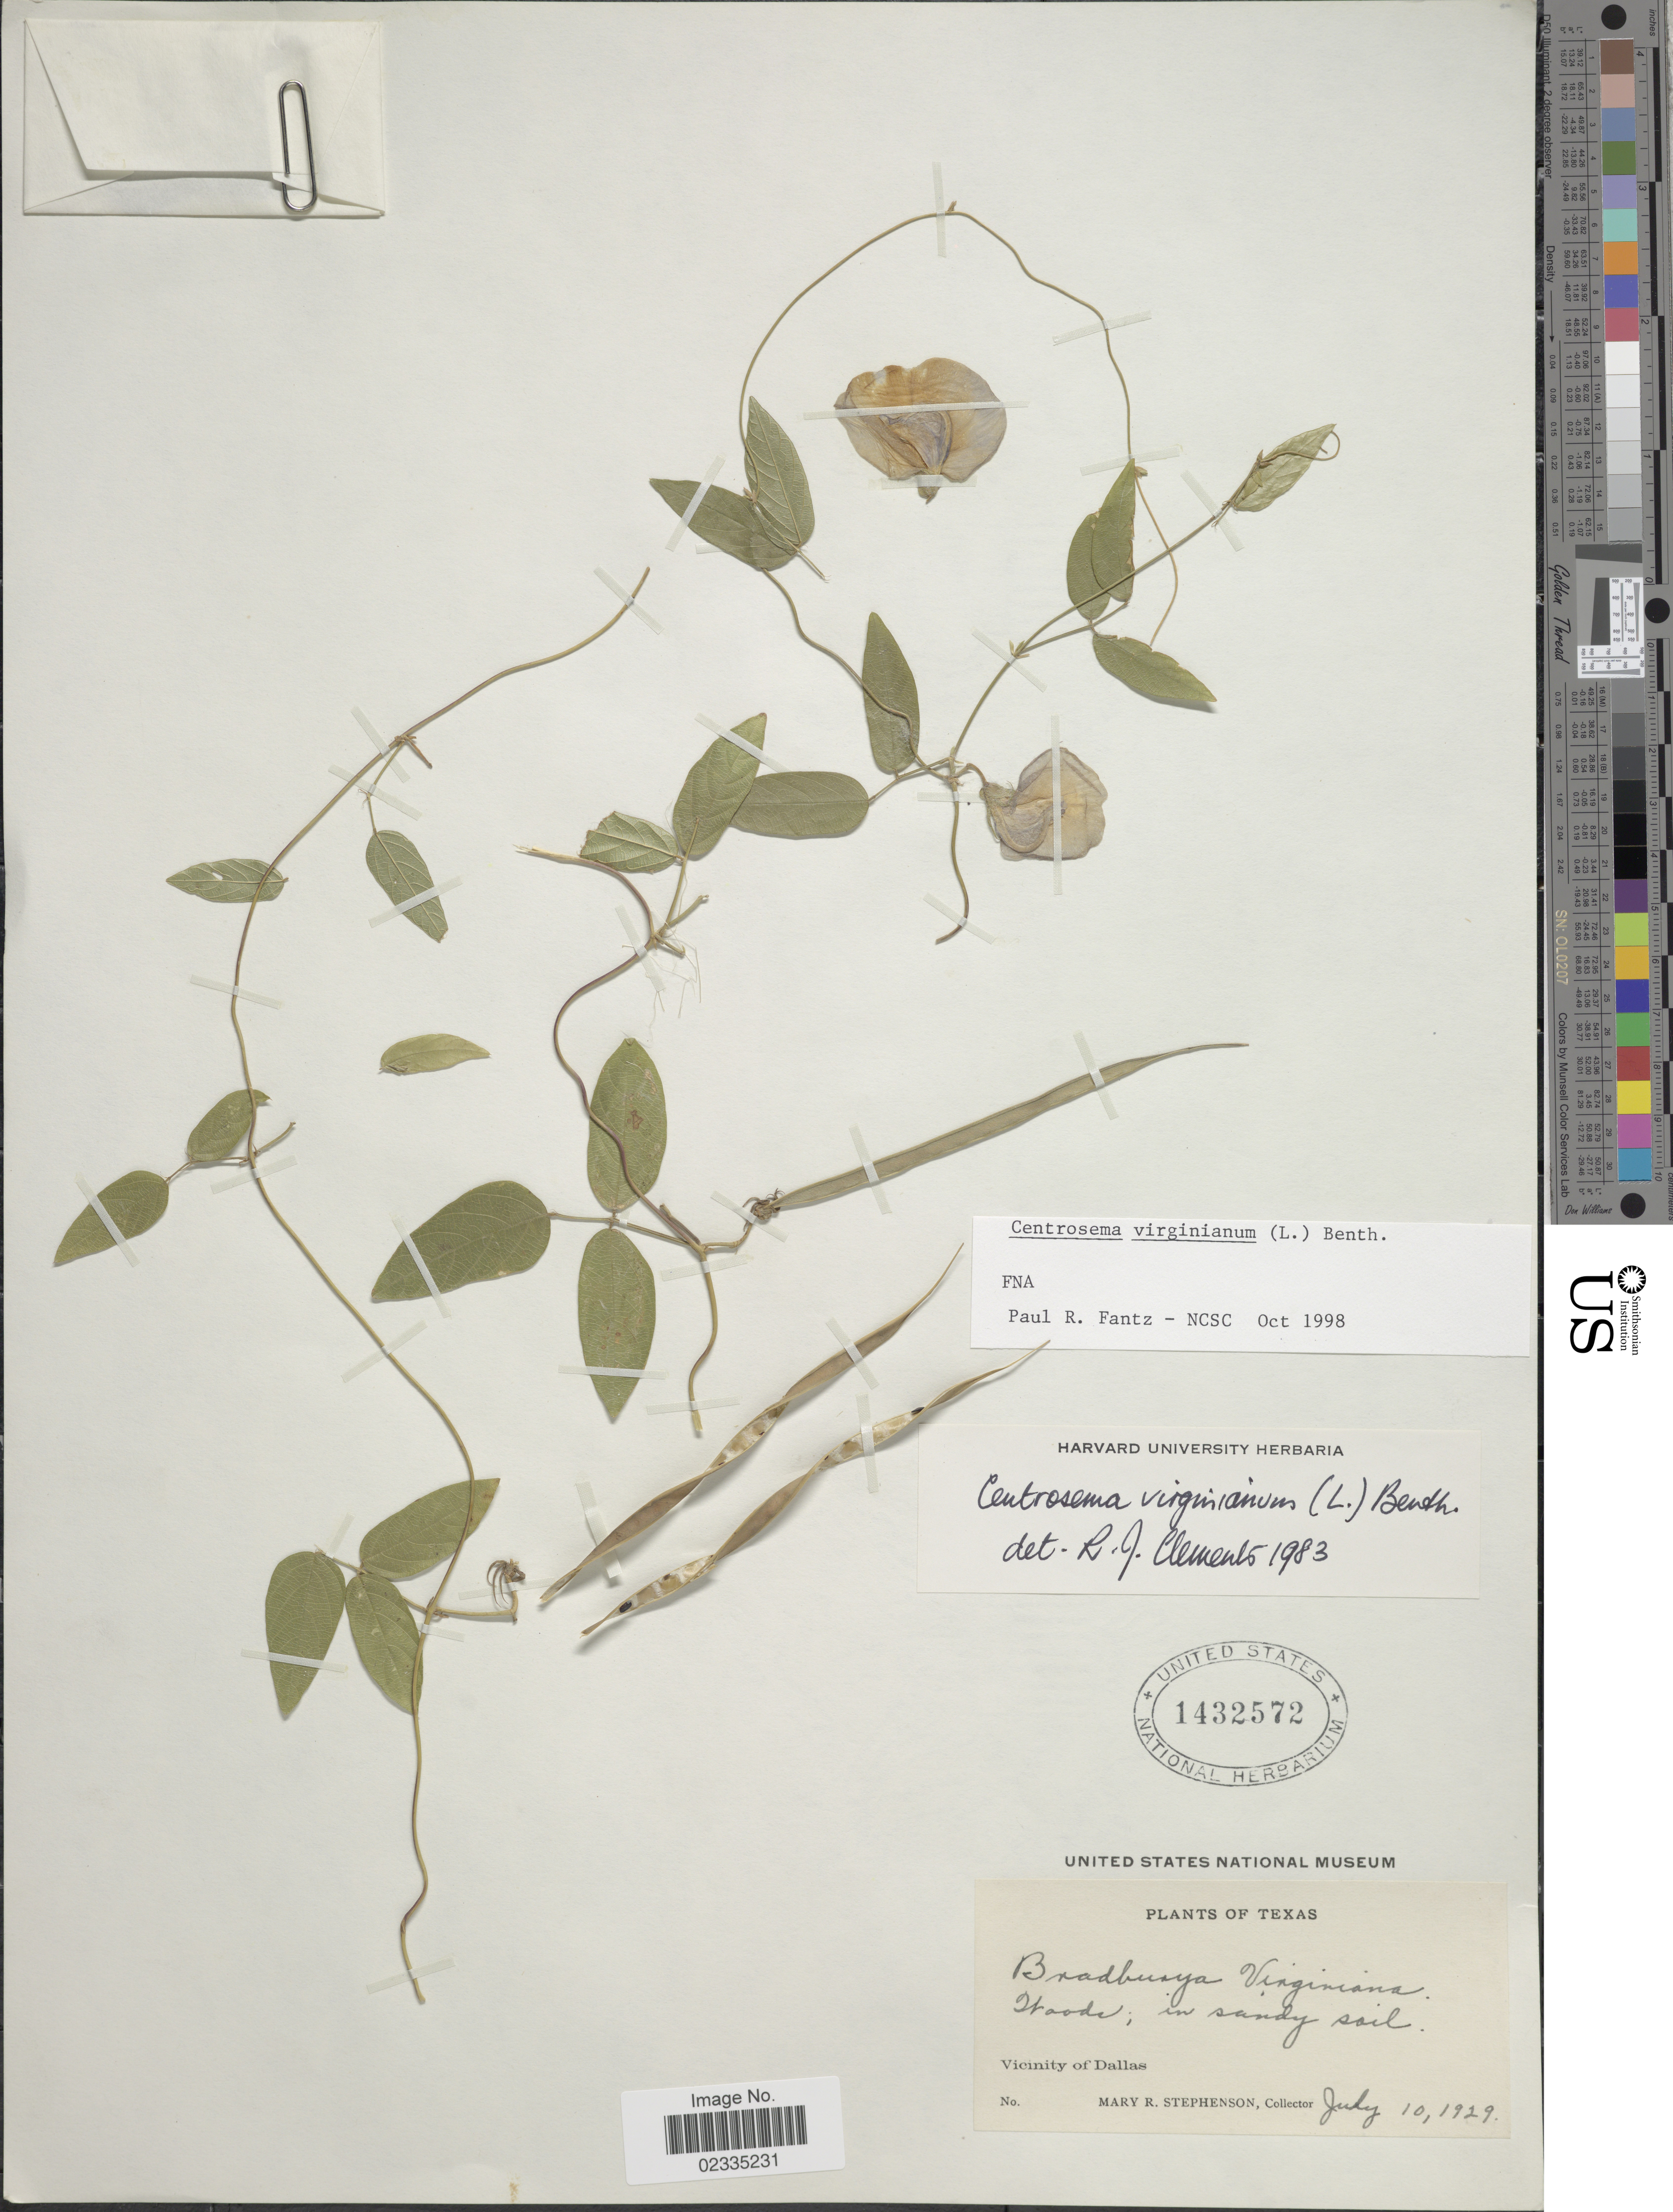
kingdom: Plantae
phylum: Tracheophyta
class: Magnoliopsida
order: Fabales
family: Fabaceae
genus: Centrosema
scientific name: Centrosema virginianum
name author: (L.) Benth.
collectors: M. Stephenson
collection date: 1929-07-10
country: United States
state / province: Texas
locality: Woods; in sandy soil, Vicinity of Dallas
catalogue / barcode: US 1432572